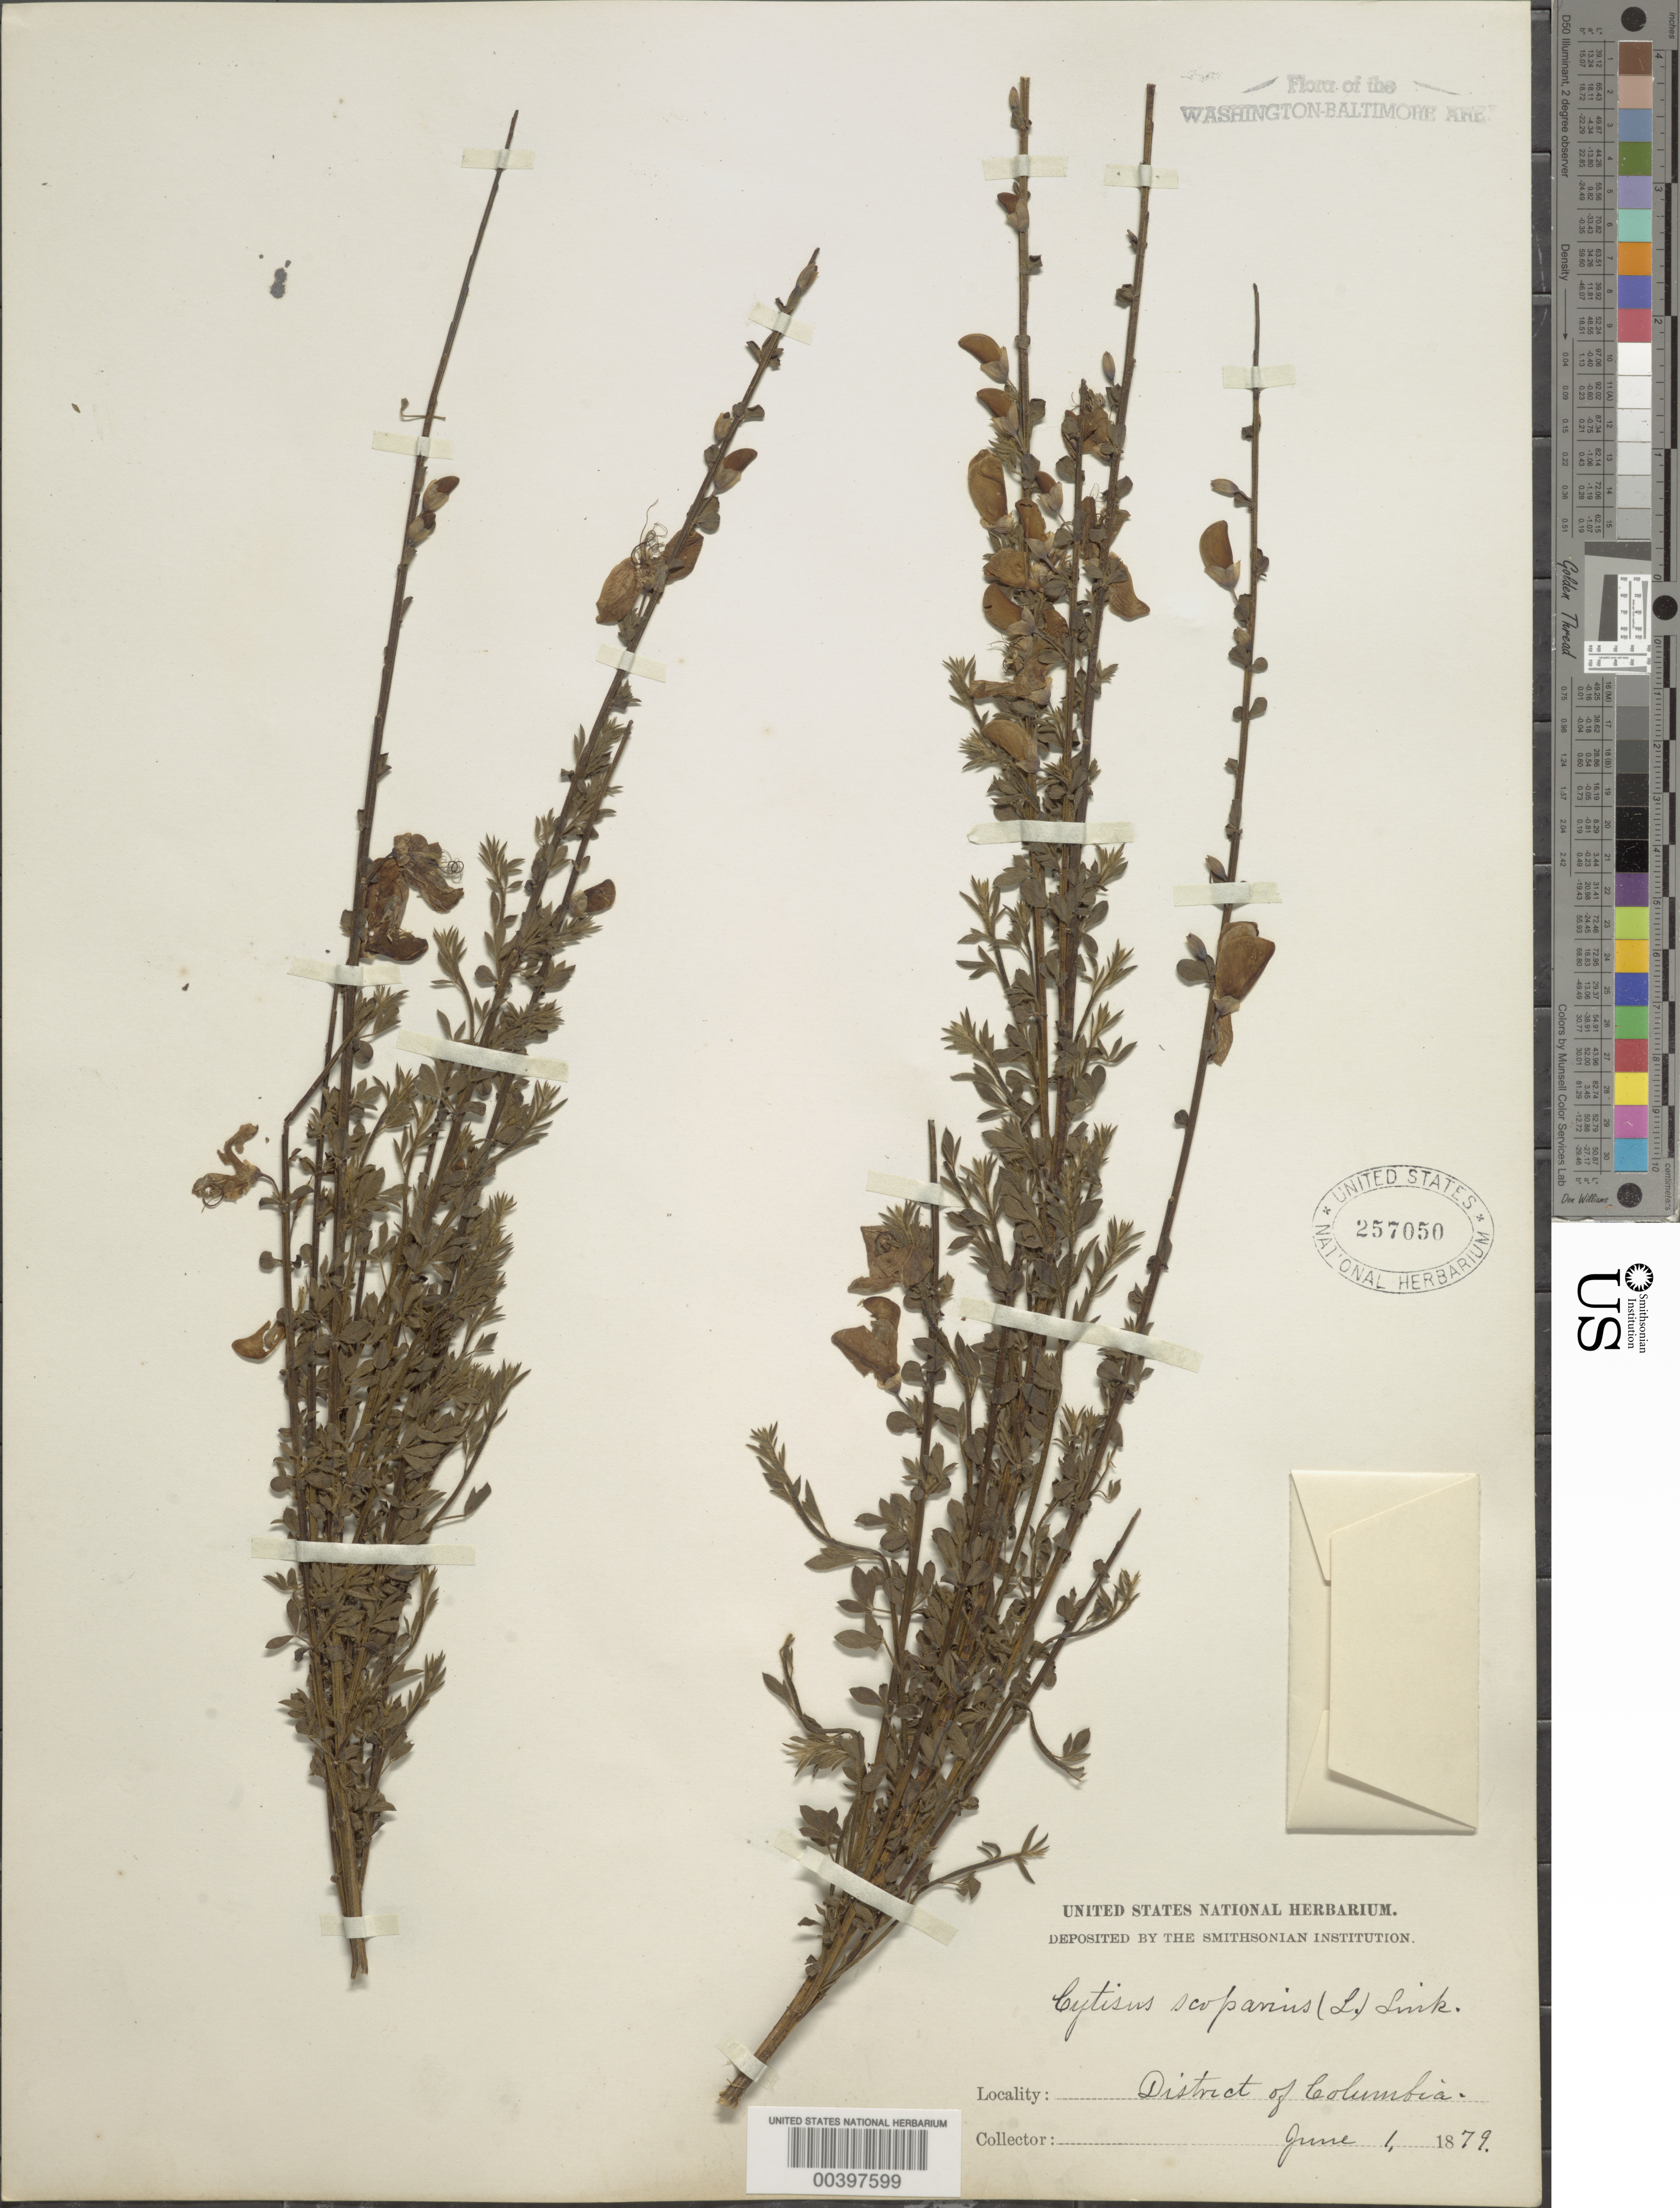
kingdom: Plantae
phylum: Tracheophyta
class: Magnoliopsida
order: Fabales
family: Fabaceae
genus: Cytisus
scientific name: Cytisus scoparius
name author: (L.) Link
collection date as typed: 01 Jun 1879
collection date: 1879-06-01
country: United States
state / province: District of Columbia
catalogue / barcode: US 257050